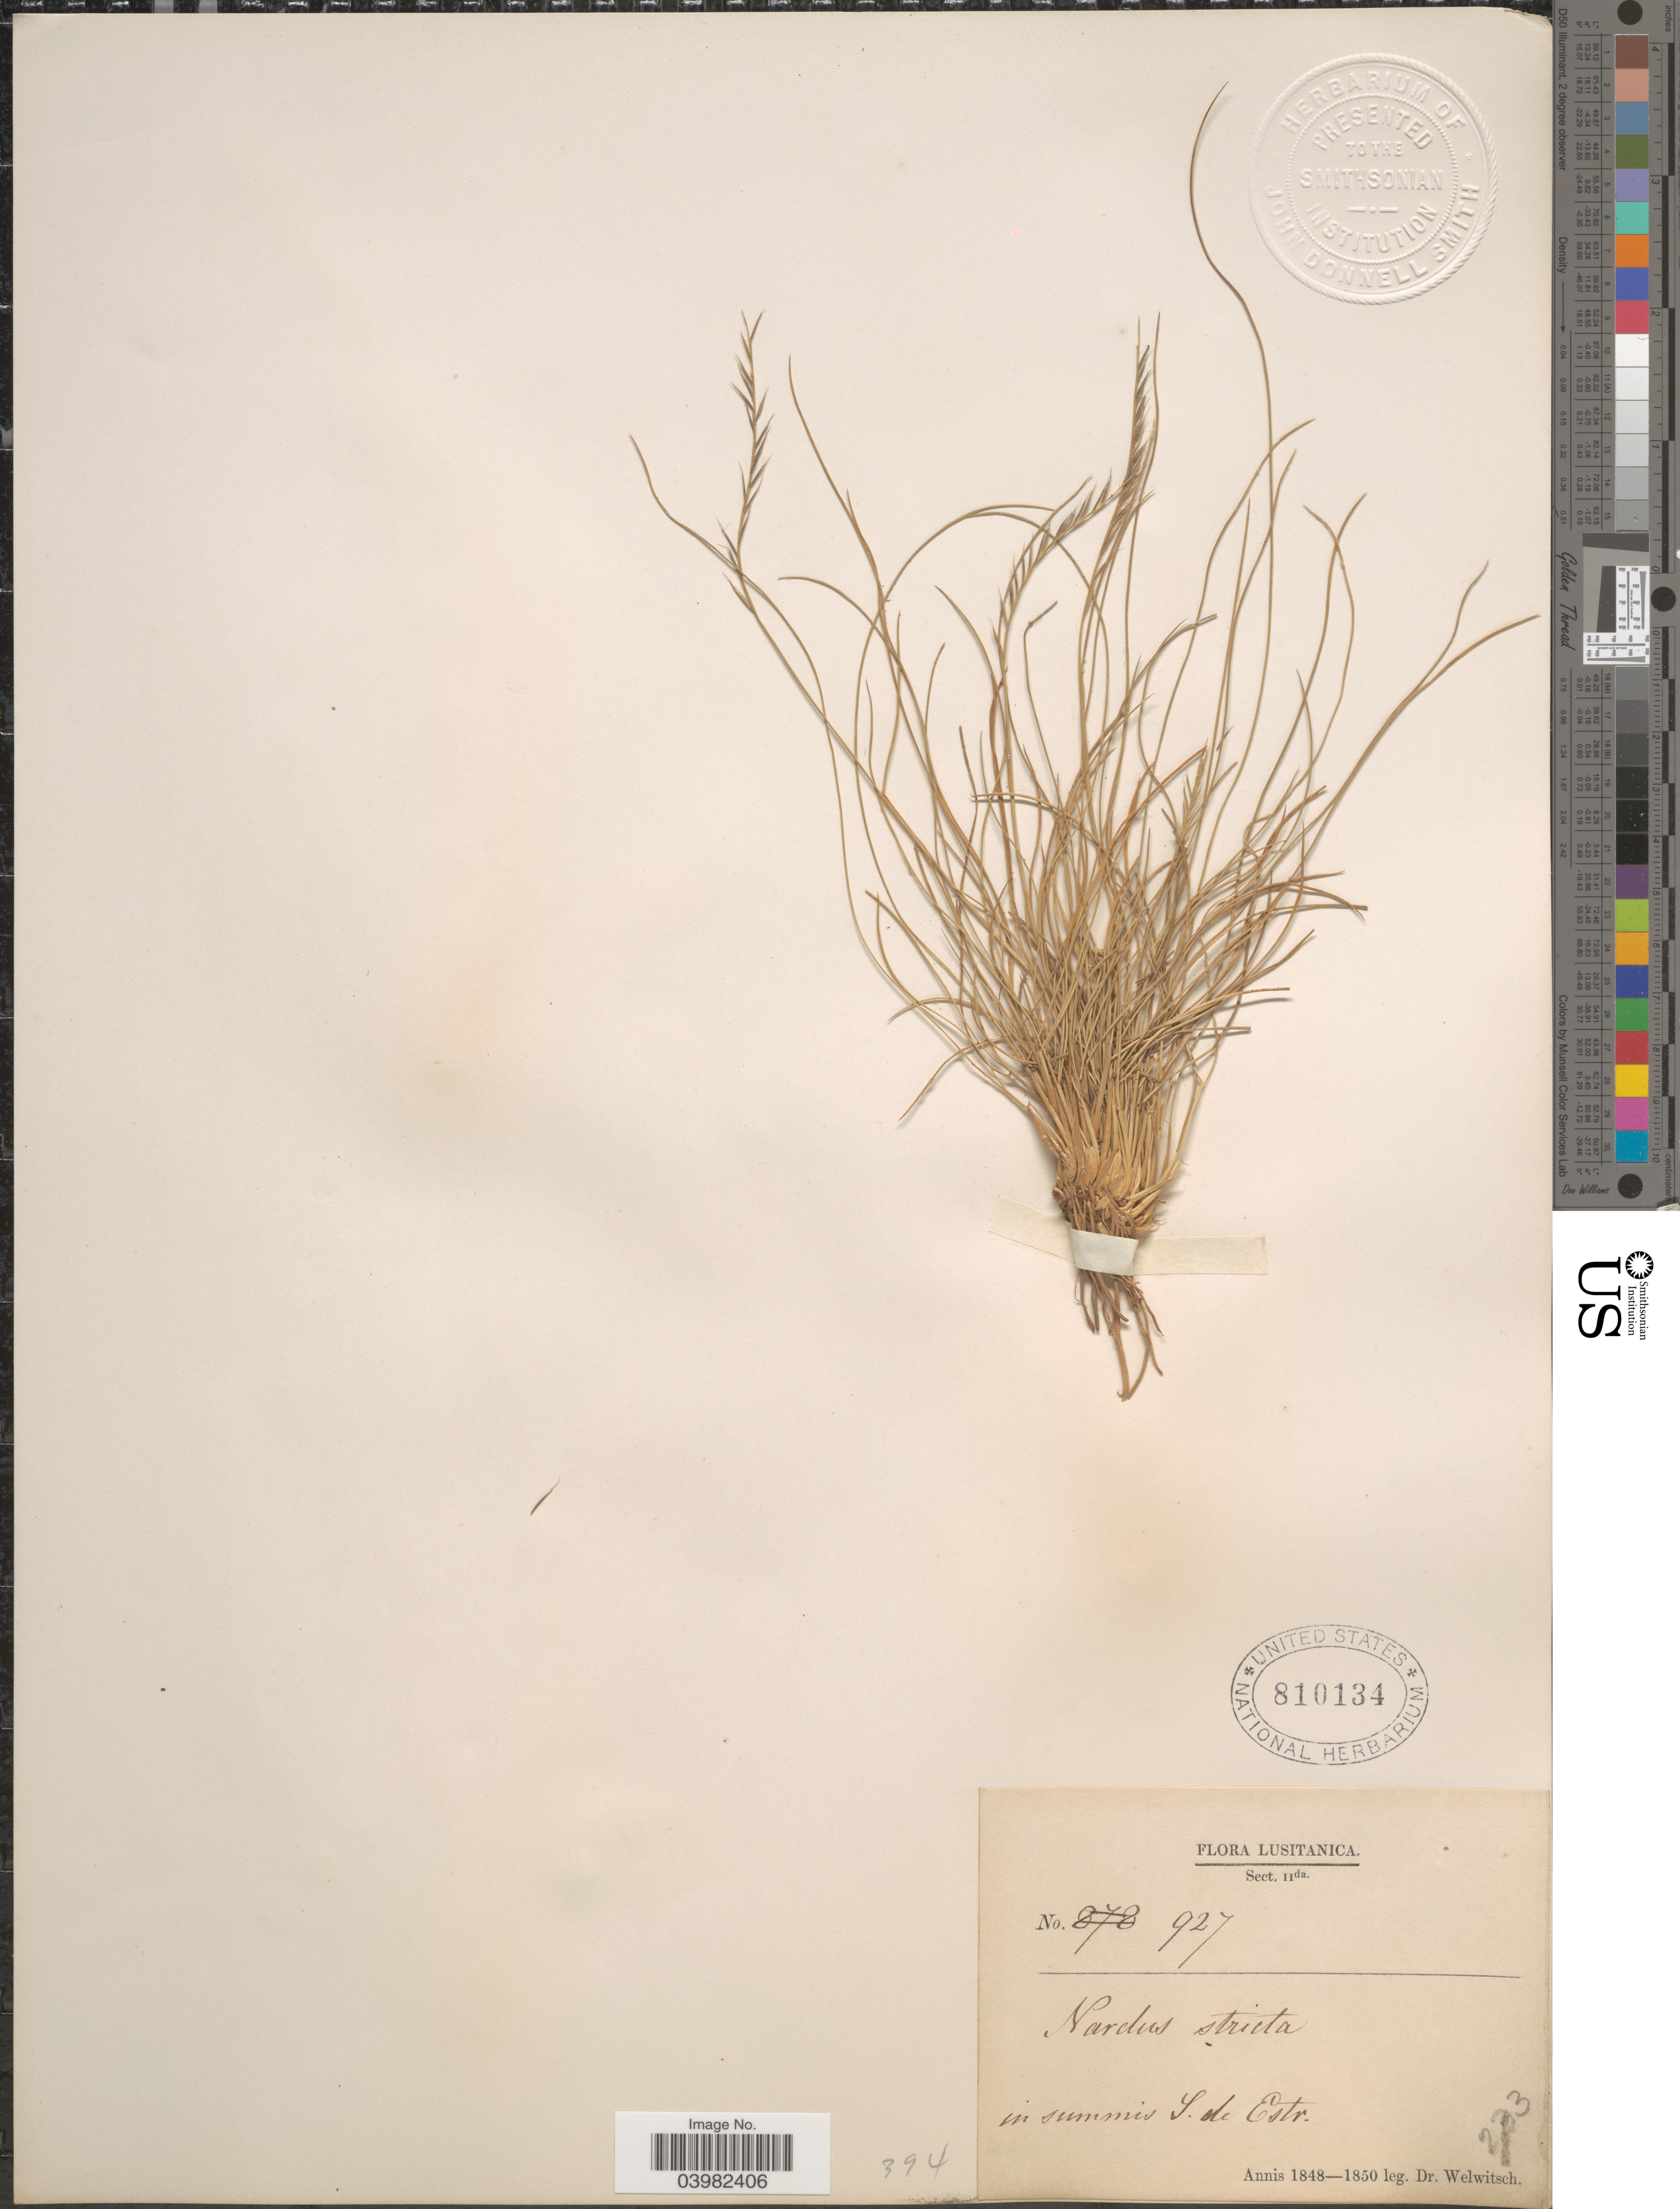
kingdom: Plantae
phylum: Tracheophyta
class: Liliopsida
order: Poales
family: Poaceae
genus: Nardus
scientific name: Nardus stricta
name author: L.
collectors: -. Welwitsch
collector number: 927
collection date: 1848/1850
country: Portugal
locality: Lusitanica. In summis S. de Estr.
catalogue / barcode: US 810134